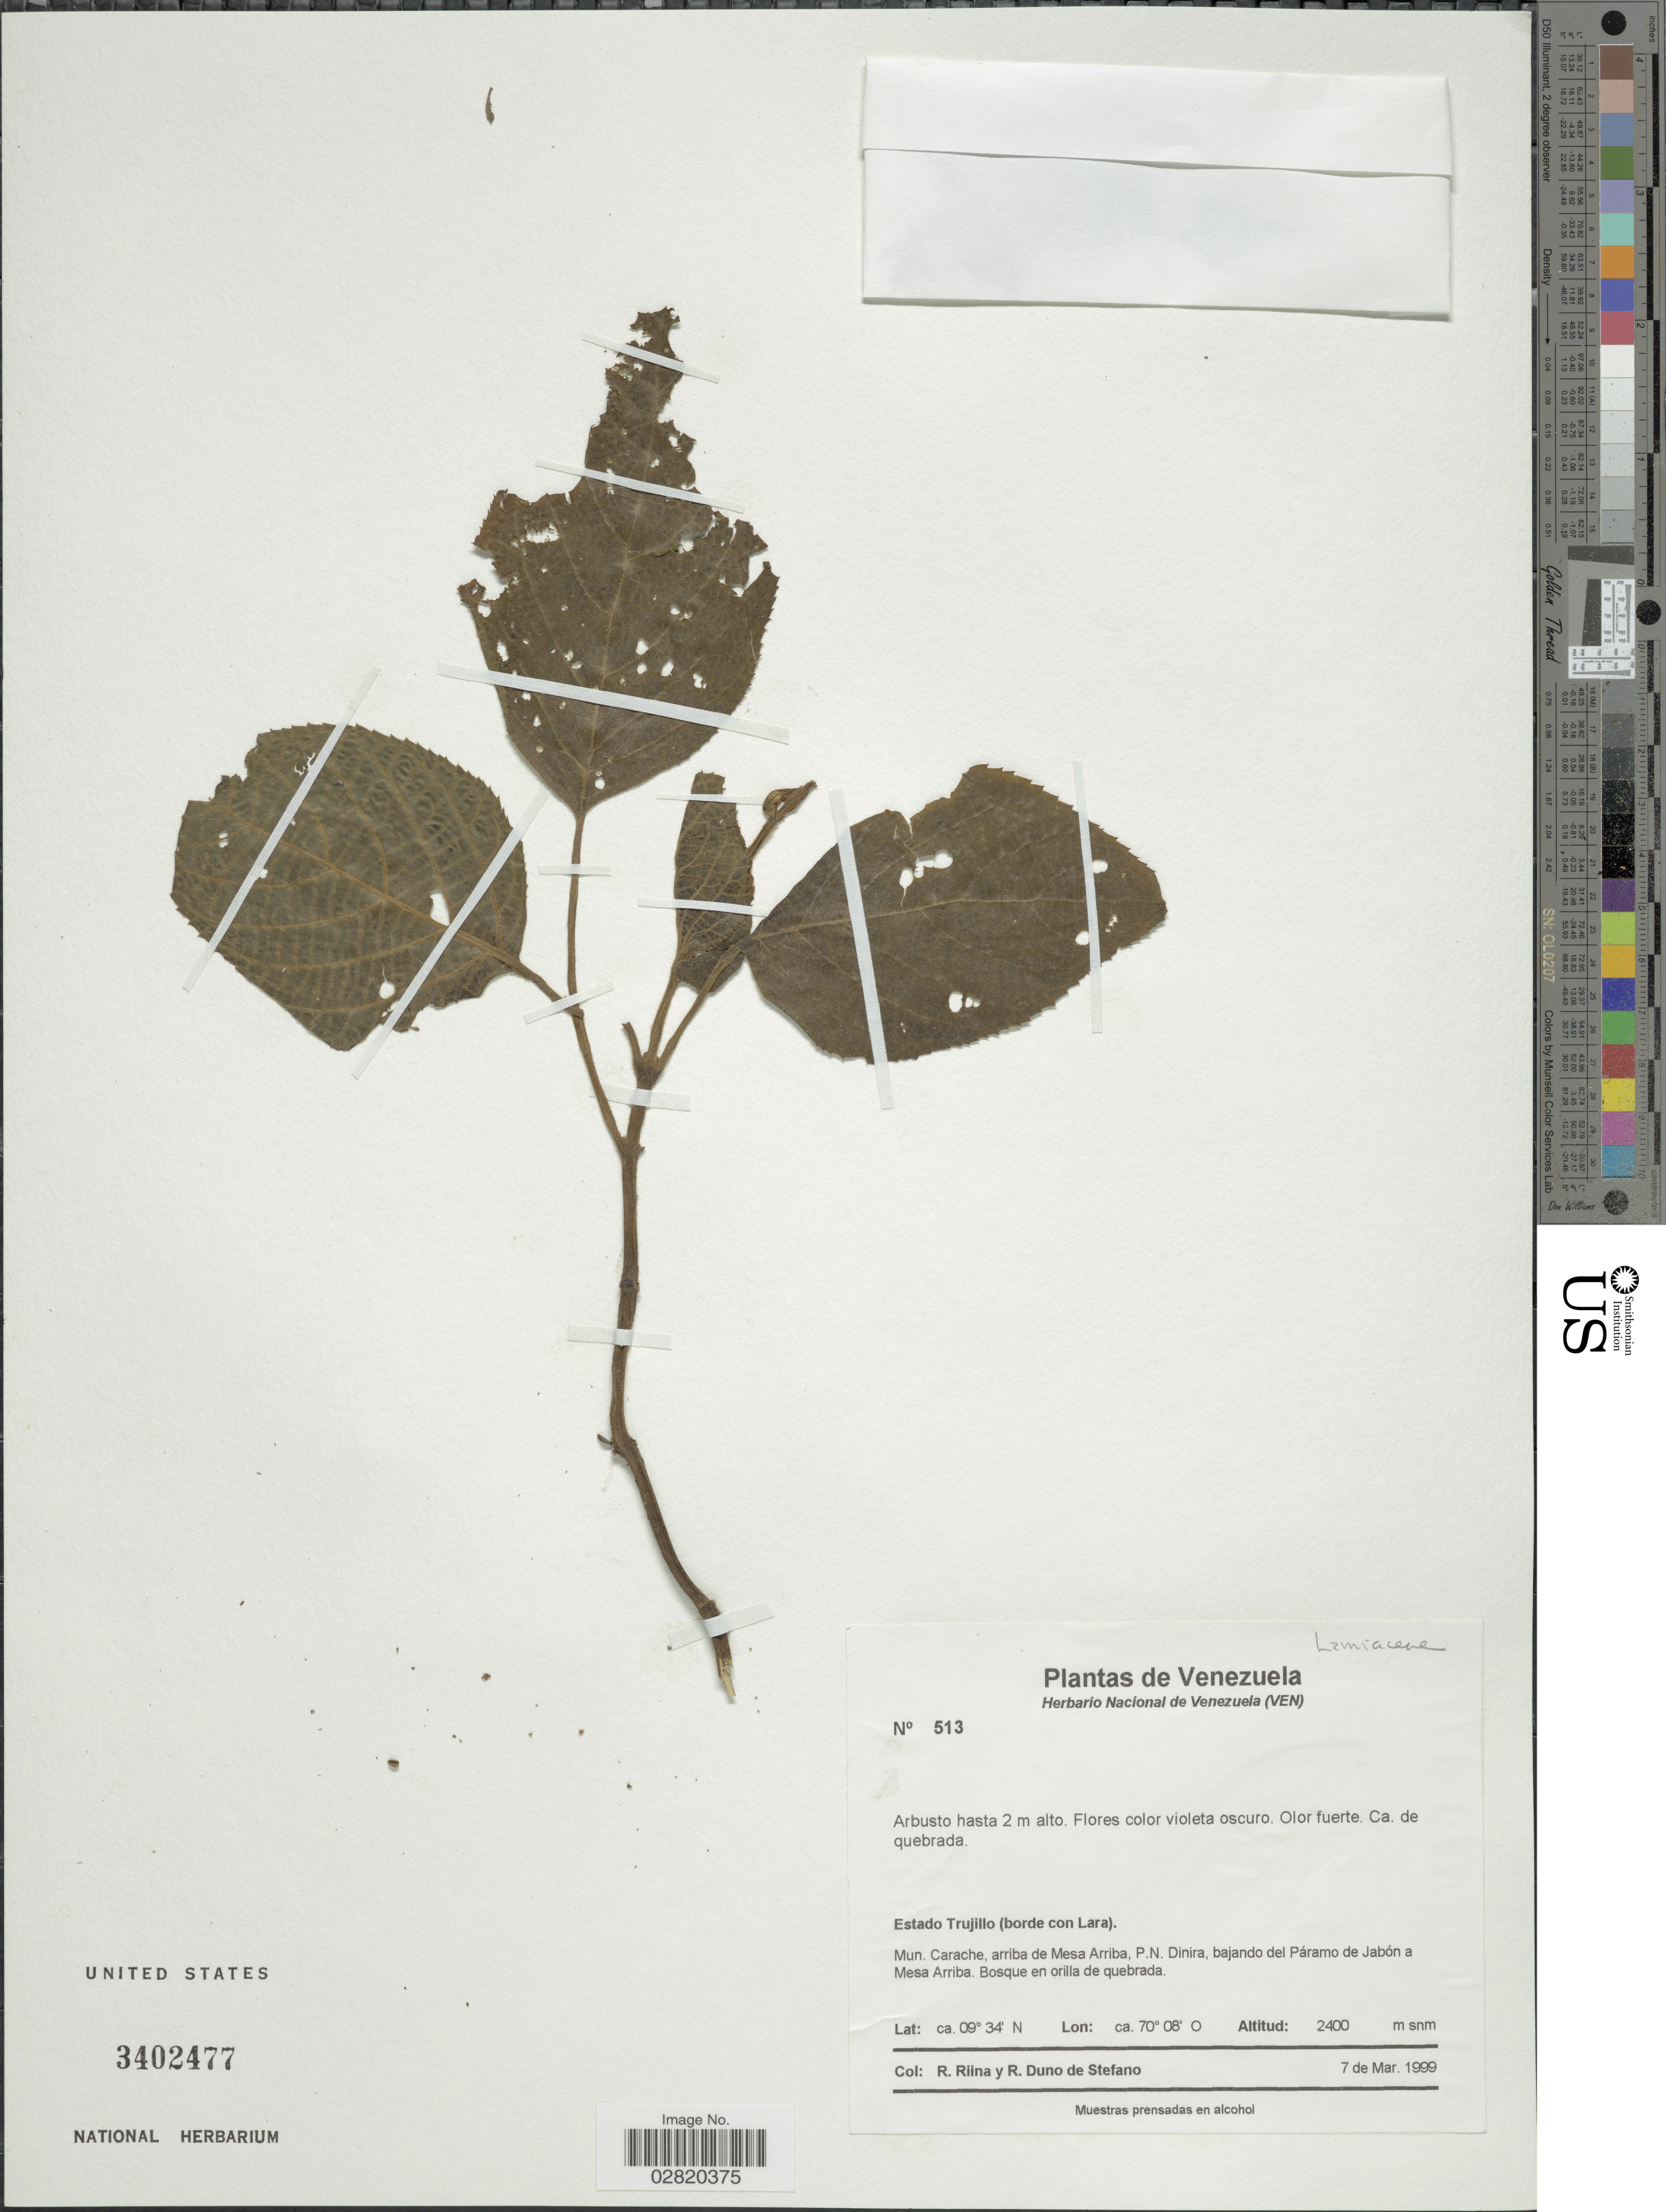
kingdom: Plantae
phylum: Tracheophyta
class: Magnoliopsida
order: Lamiales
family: Lamiaceae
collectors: R. Riina & R. Duno de Stefano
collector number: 513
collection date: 1999-03-07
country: Venezuela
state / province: Trujillo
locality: Estado Trujillo (borde con Lara). Mun. Carache, arriba de Mesa Arriba, P.N. Dinira, bajando del Páramo de Jabón a Mesa Arriba.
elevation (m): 2400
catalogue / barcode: US 3402477